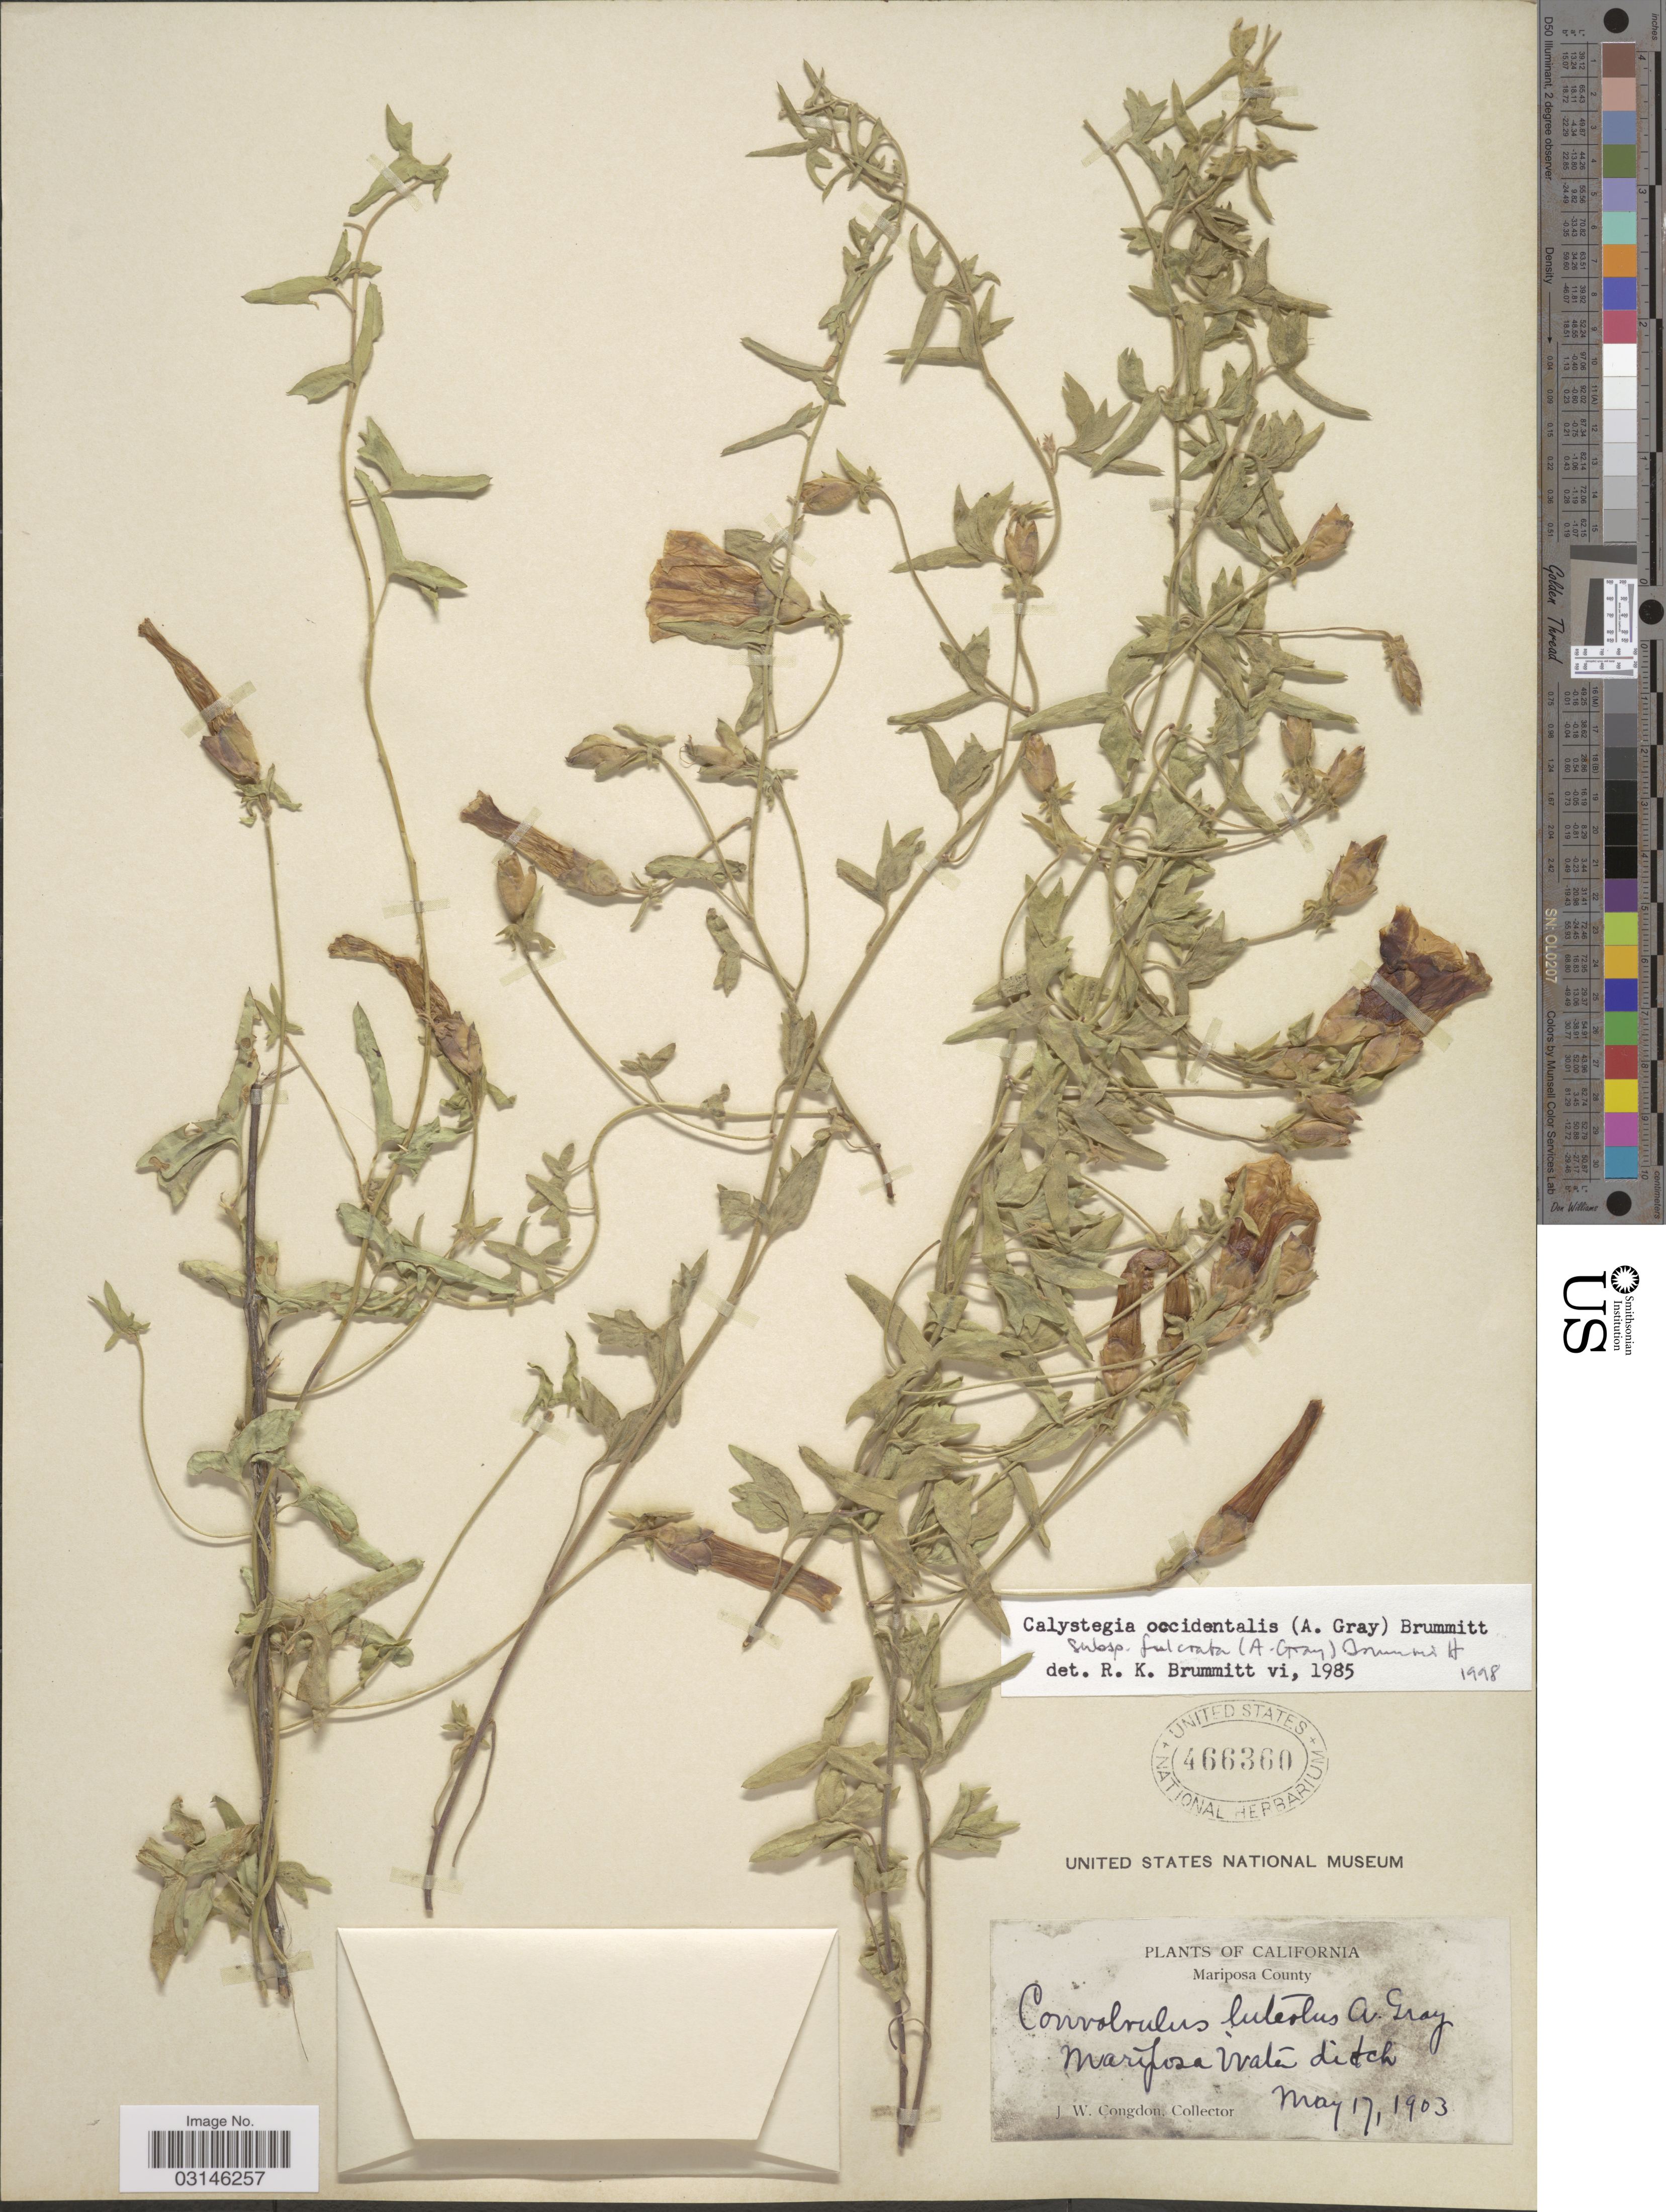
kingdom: Plantae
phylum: Tracheophyta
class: Magnoliopsida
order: Solanales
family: Convolvulaceae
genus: Calystegia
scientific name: Calystegia occidentalis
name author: (A. Gray) Brummitt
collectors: J. W. Congdon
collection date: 1903-05-17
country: United States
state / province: California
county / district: Mariposa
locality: Mariposa County, Mariposa water ditch.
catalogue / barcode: US 466360